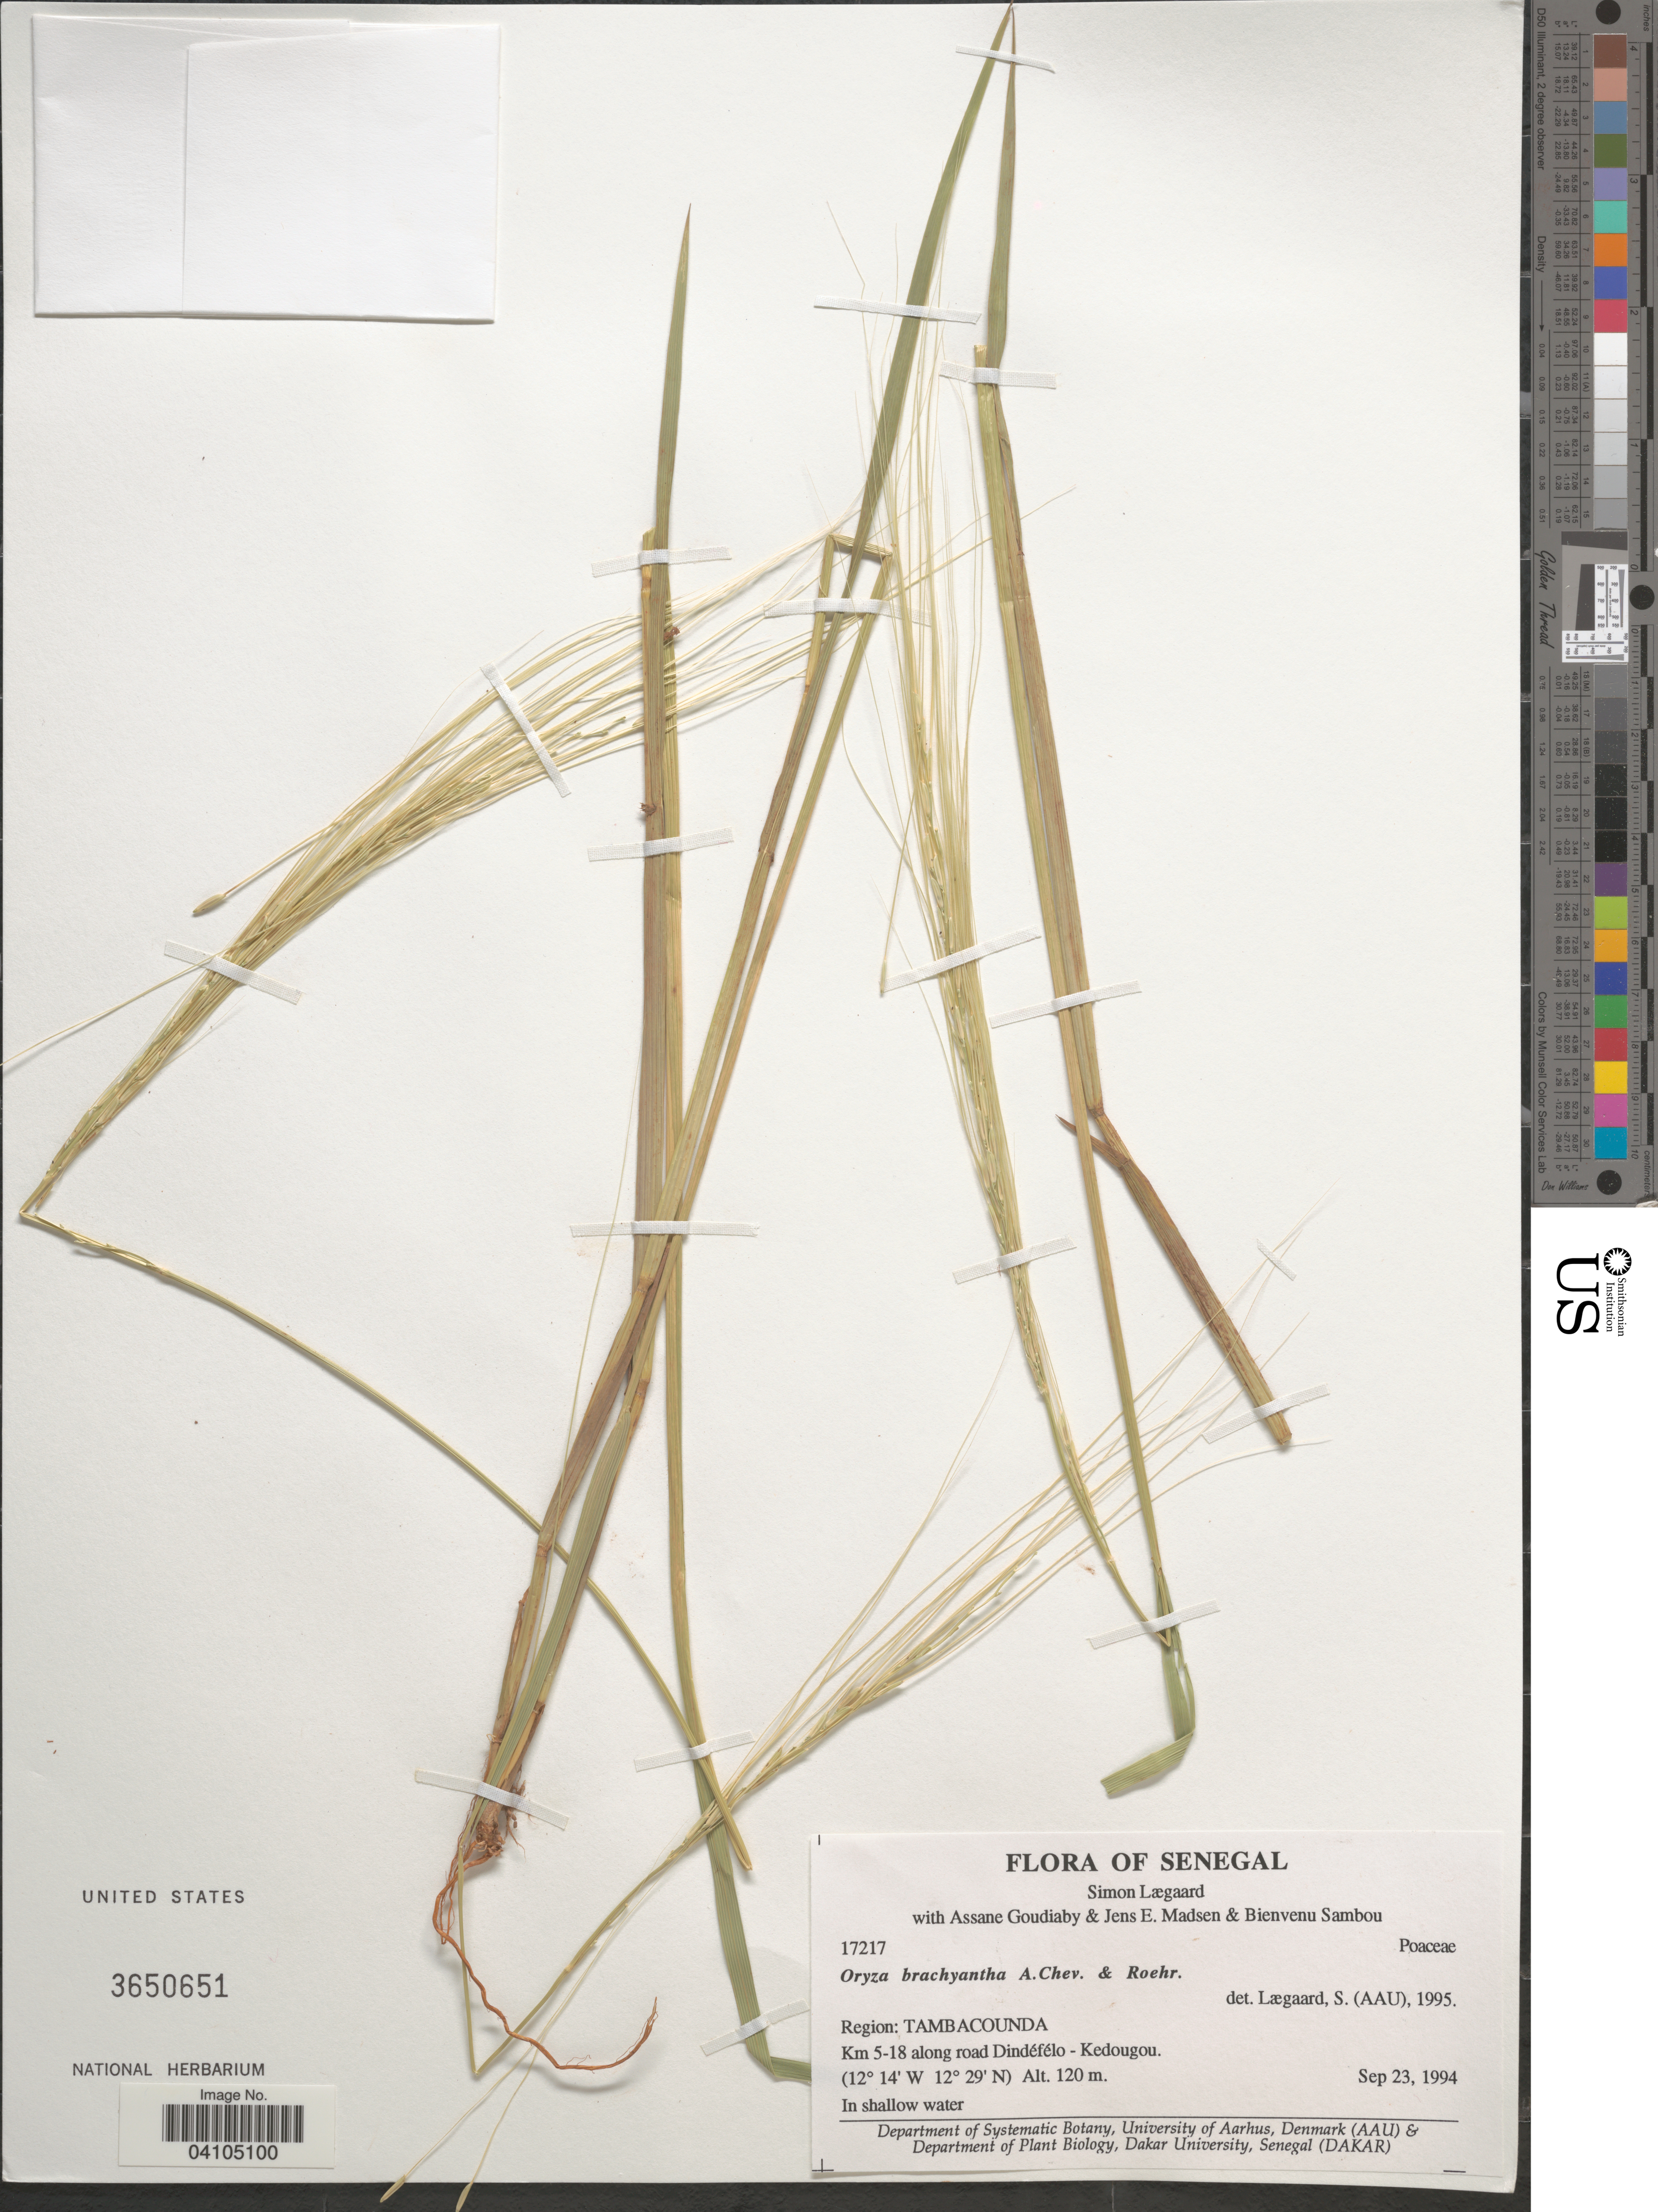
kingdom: Plantae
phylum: Tracheophyta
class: Liliopsida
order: Poales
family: Poaceae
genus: Oryza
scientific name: Oryza brachyantha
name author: A. Chev. & Roehr.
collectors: S. Lægaard, A. Goudiaby, J. E. Madsen & B. Sambou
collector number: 17217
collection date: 1994-09-23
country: Senegal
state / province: Tambacounda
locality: Region: Tambacounda. Km 5-18 along road Dindéfélo - Kedougou.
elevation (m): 120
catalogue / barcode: US 3650651